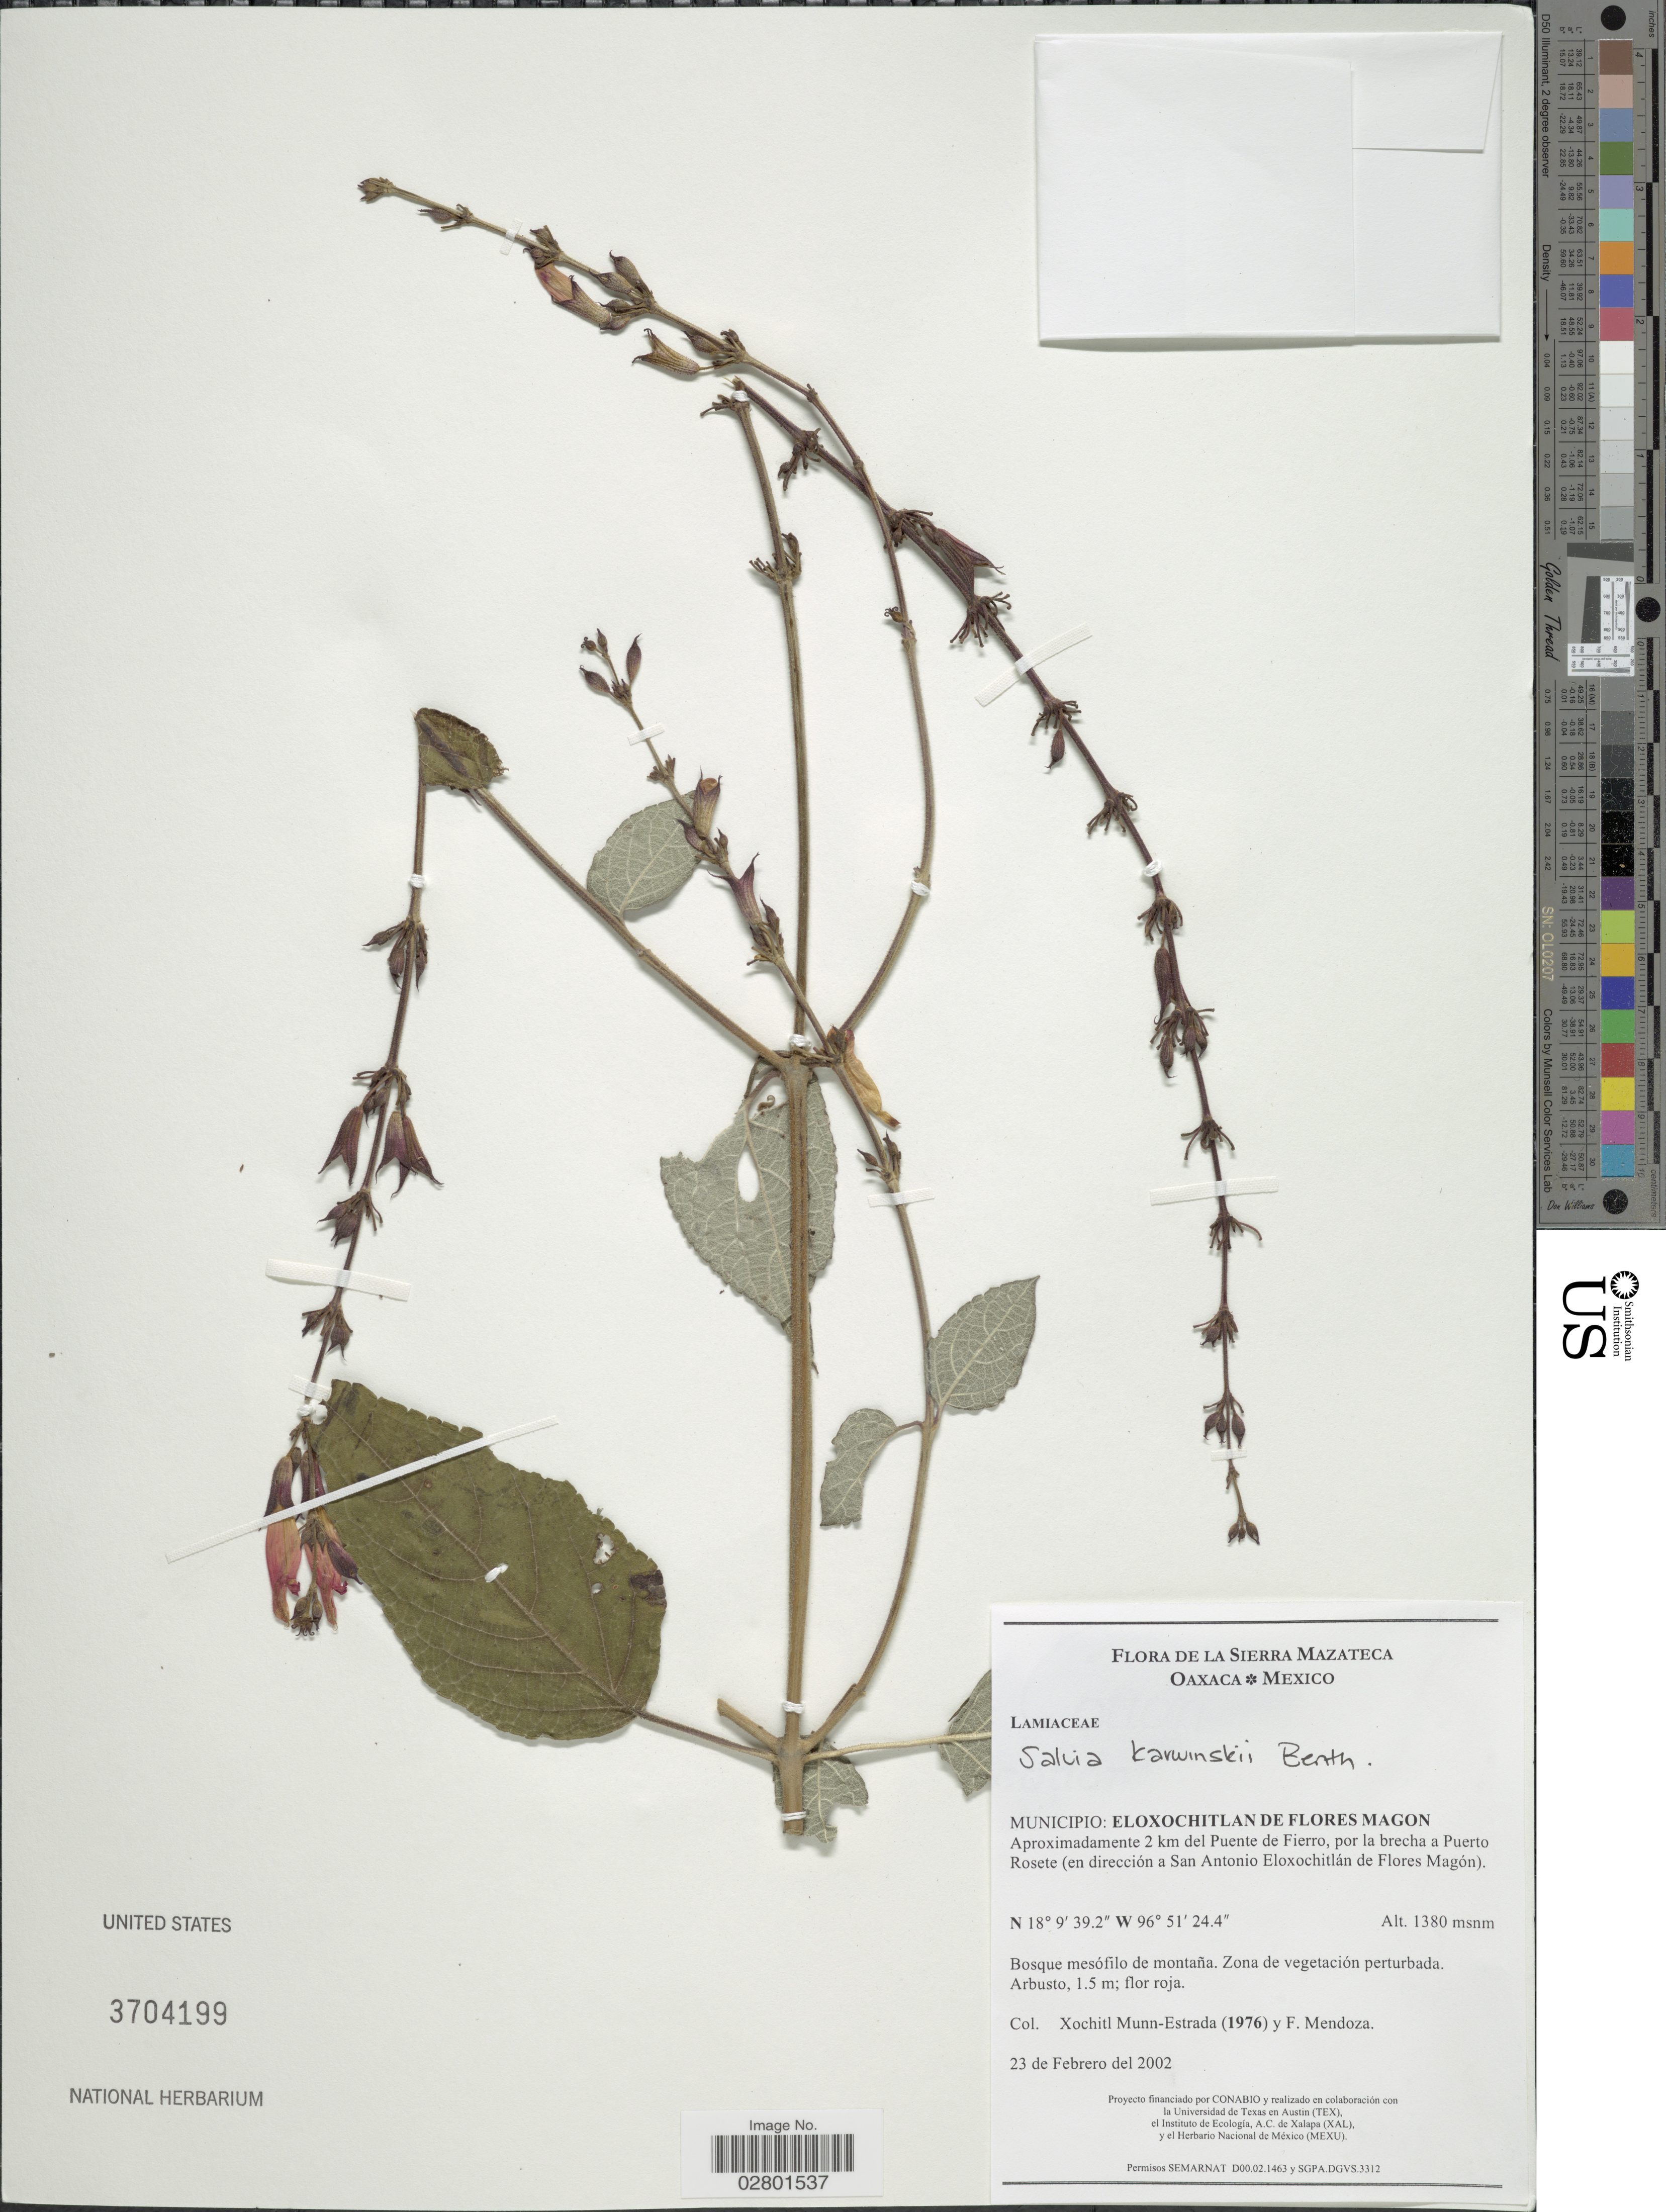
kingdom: Plantae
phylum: Tracheophyta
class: Magnoliopsida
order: Lamiales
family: Lamiaceae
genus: Salvia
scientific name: Salvia karwinskii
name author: Benth.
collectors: X. Munn-Estrada & F. Mendoza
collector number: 1976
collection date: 2002-02-23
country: Mexico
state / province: Oaxaca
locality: Sierra Mazateca, Municipio, Eloxochitlan de flores Magon, Aproximadamente 2 km del Puente de Fierro, por la brecha a Puerto Rosete (en dirección a San Antonio Eloxochitlán de Flores Magón).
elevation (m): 1380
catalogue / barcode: US 3704199